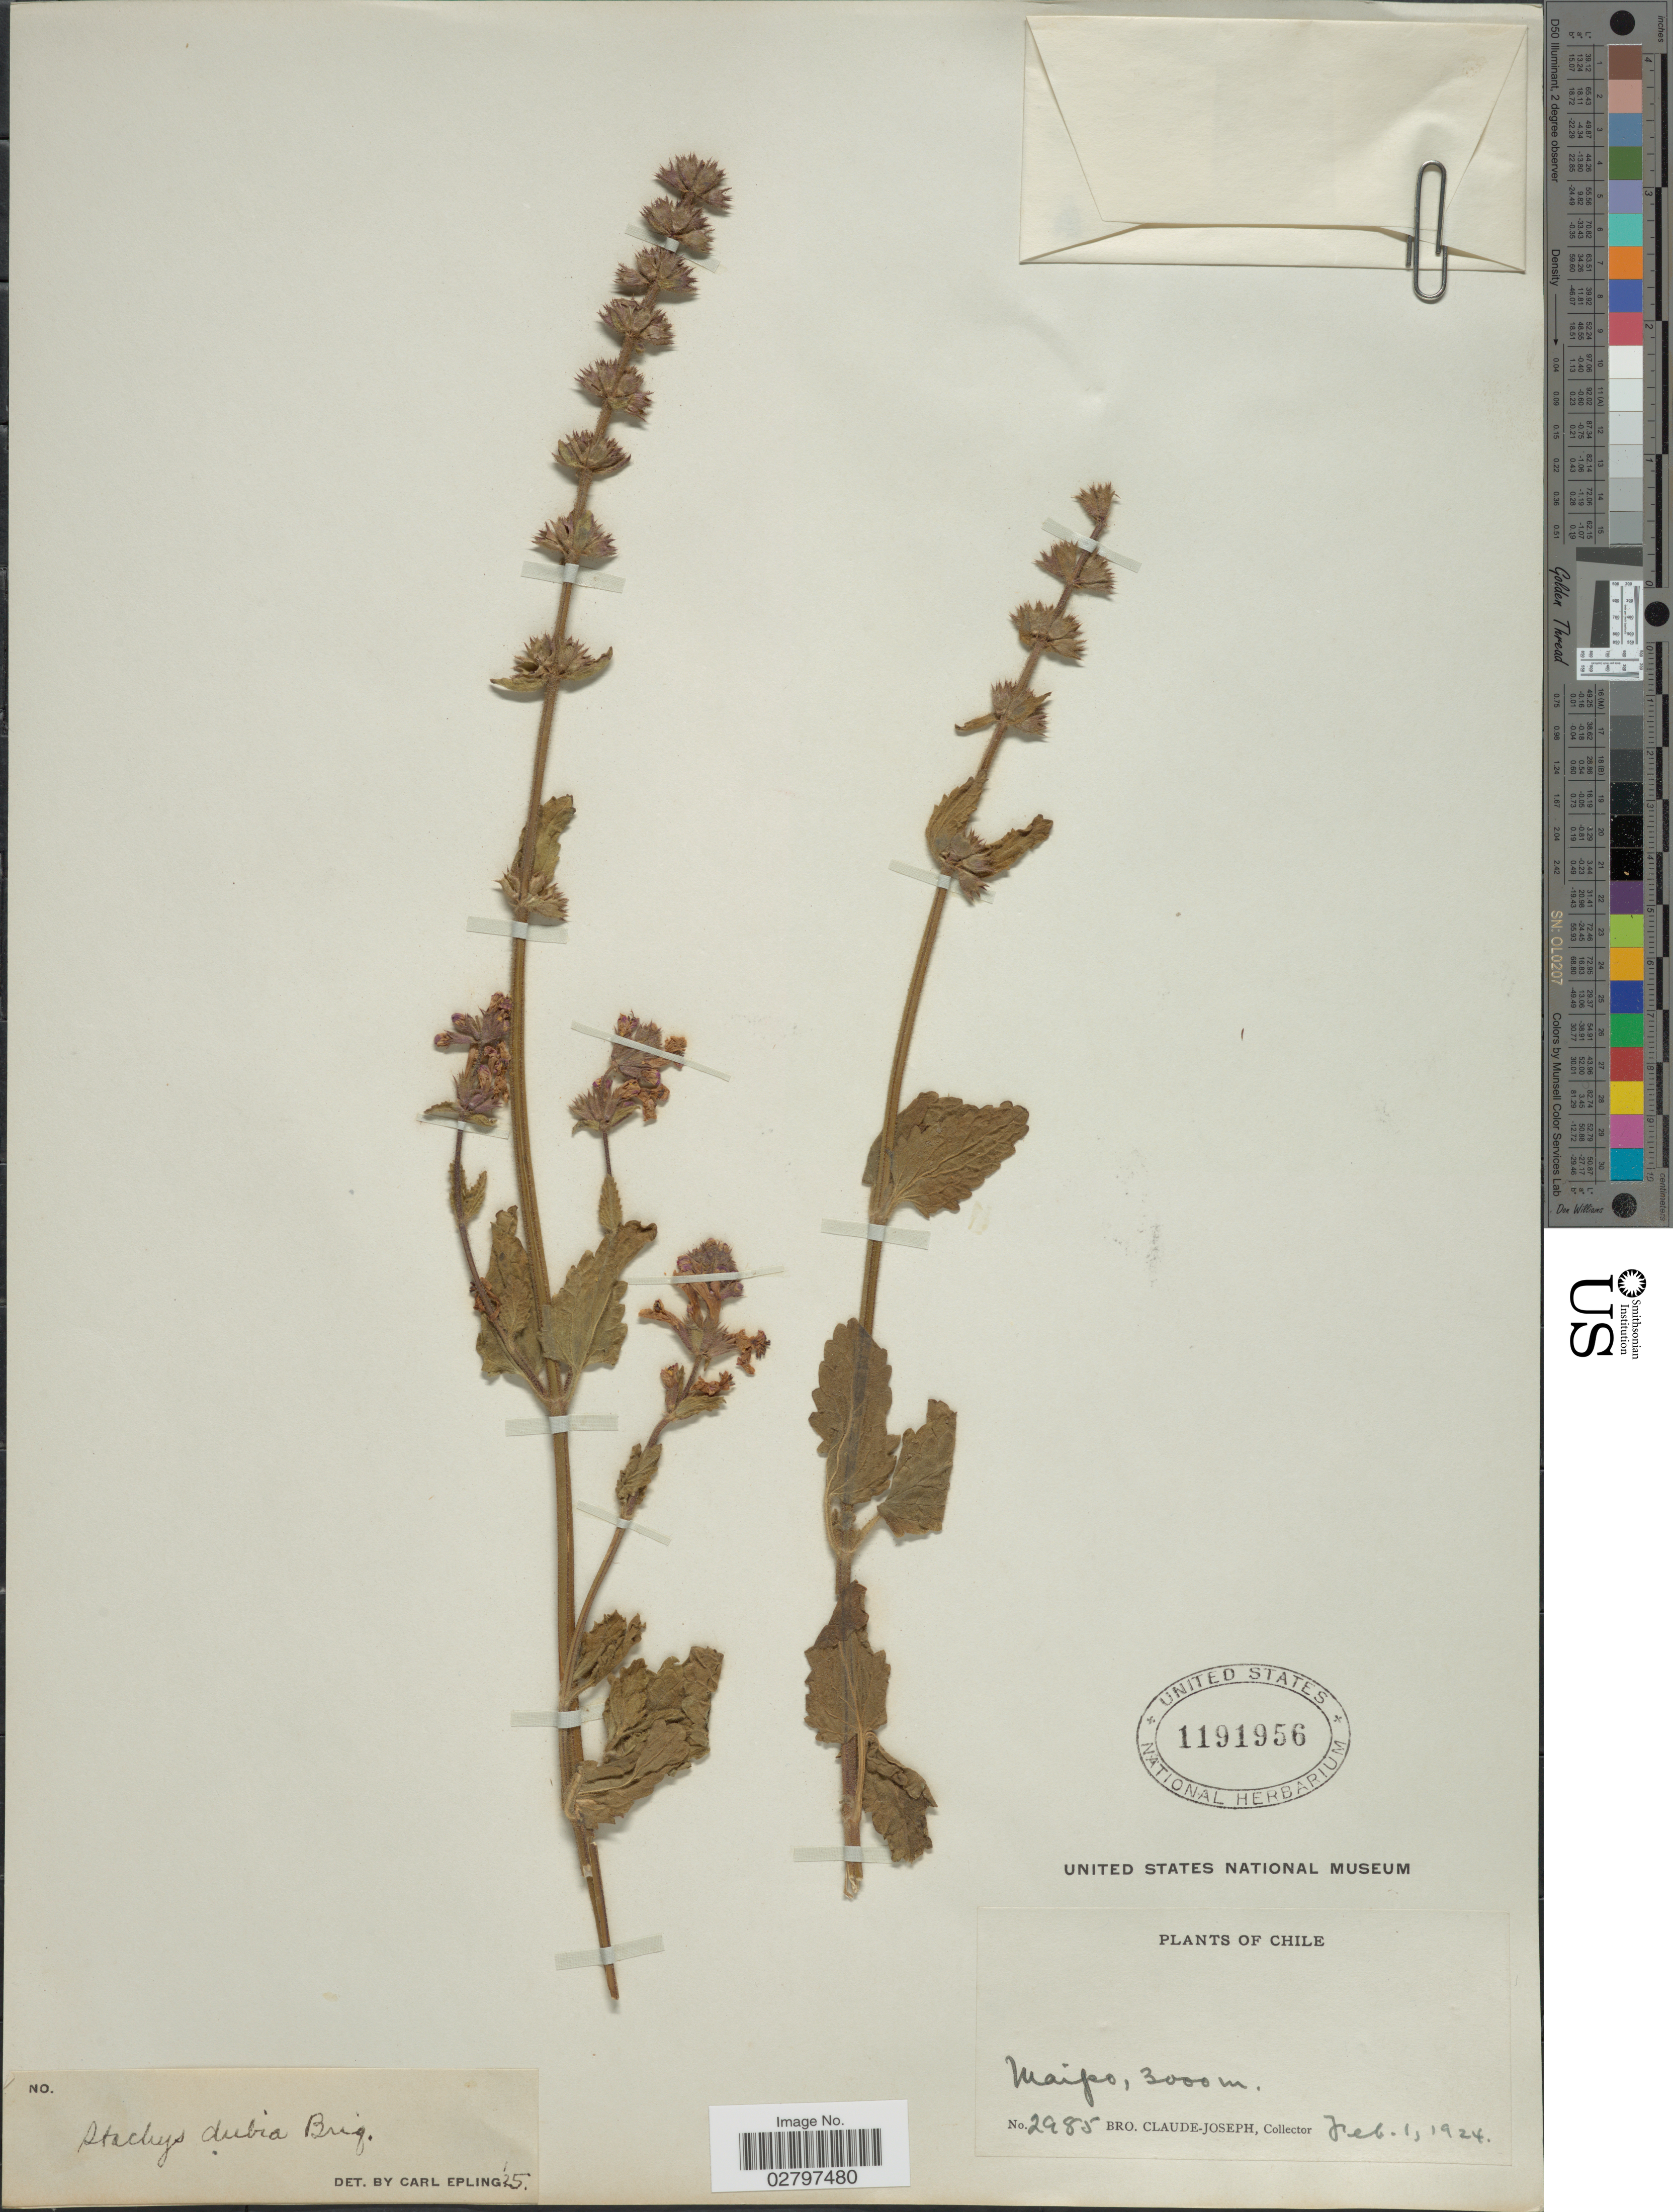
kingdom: Plantae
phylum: Tracheophyta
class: Magnoliopsida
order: Lamiales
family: Lamiaceae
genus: Stachys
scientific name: Stachys dubia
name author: Briq.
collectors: Bro. Claude-Joseph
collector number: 2985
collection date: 1924-02-01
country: Chile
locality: Maipo.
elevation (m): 3000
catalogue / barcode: US 1191956